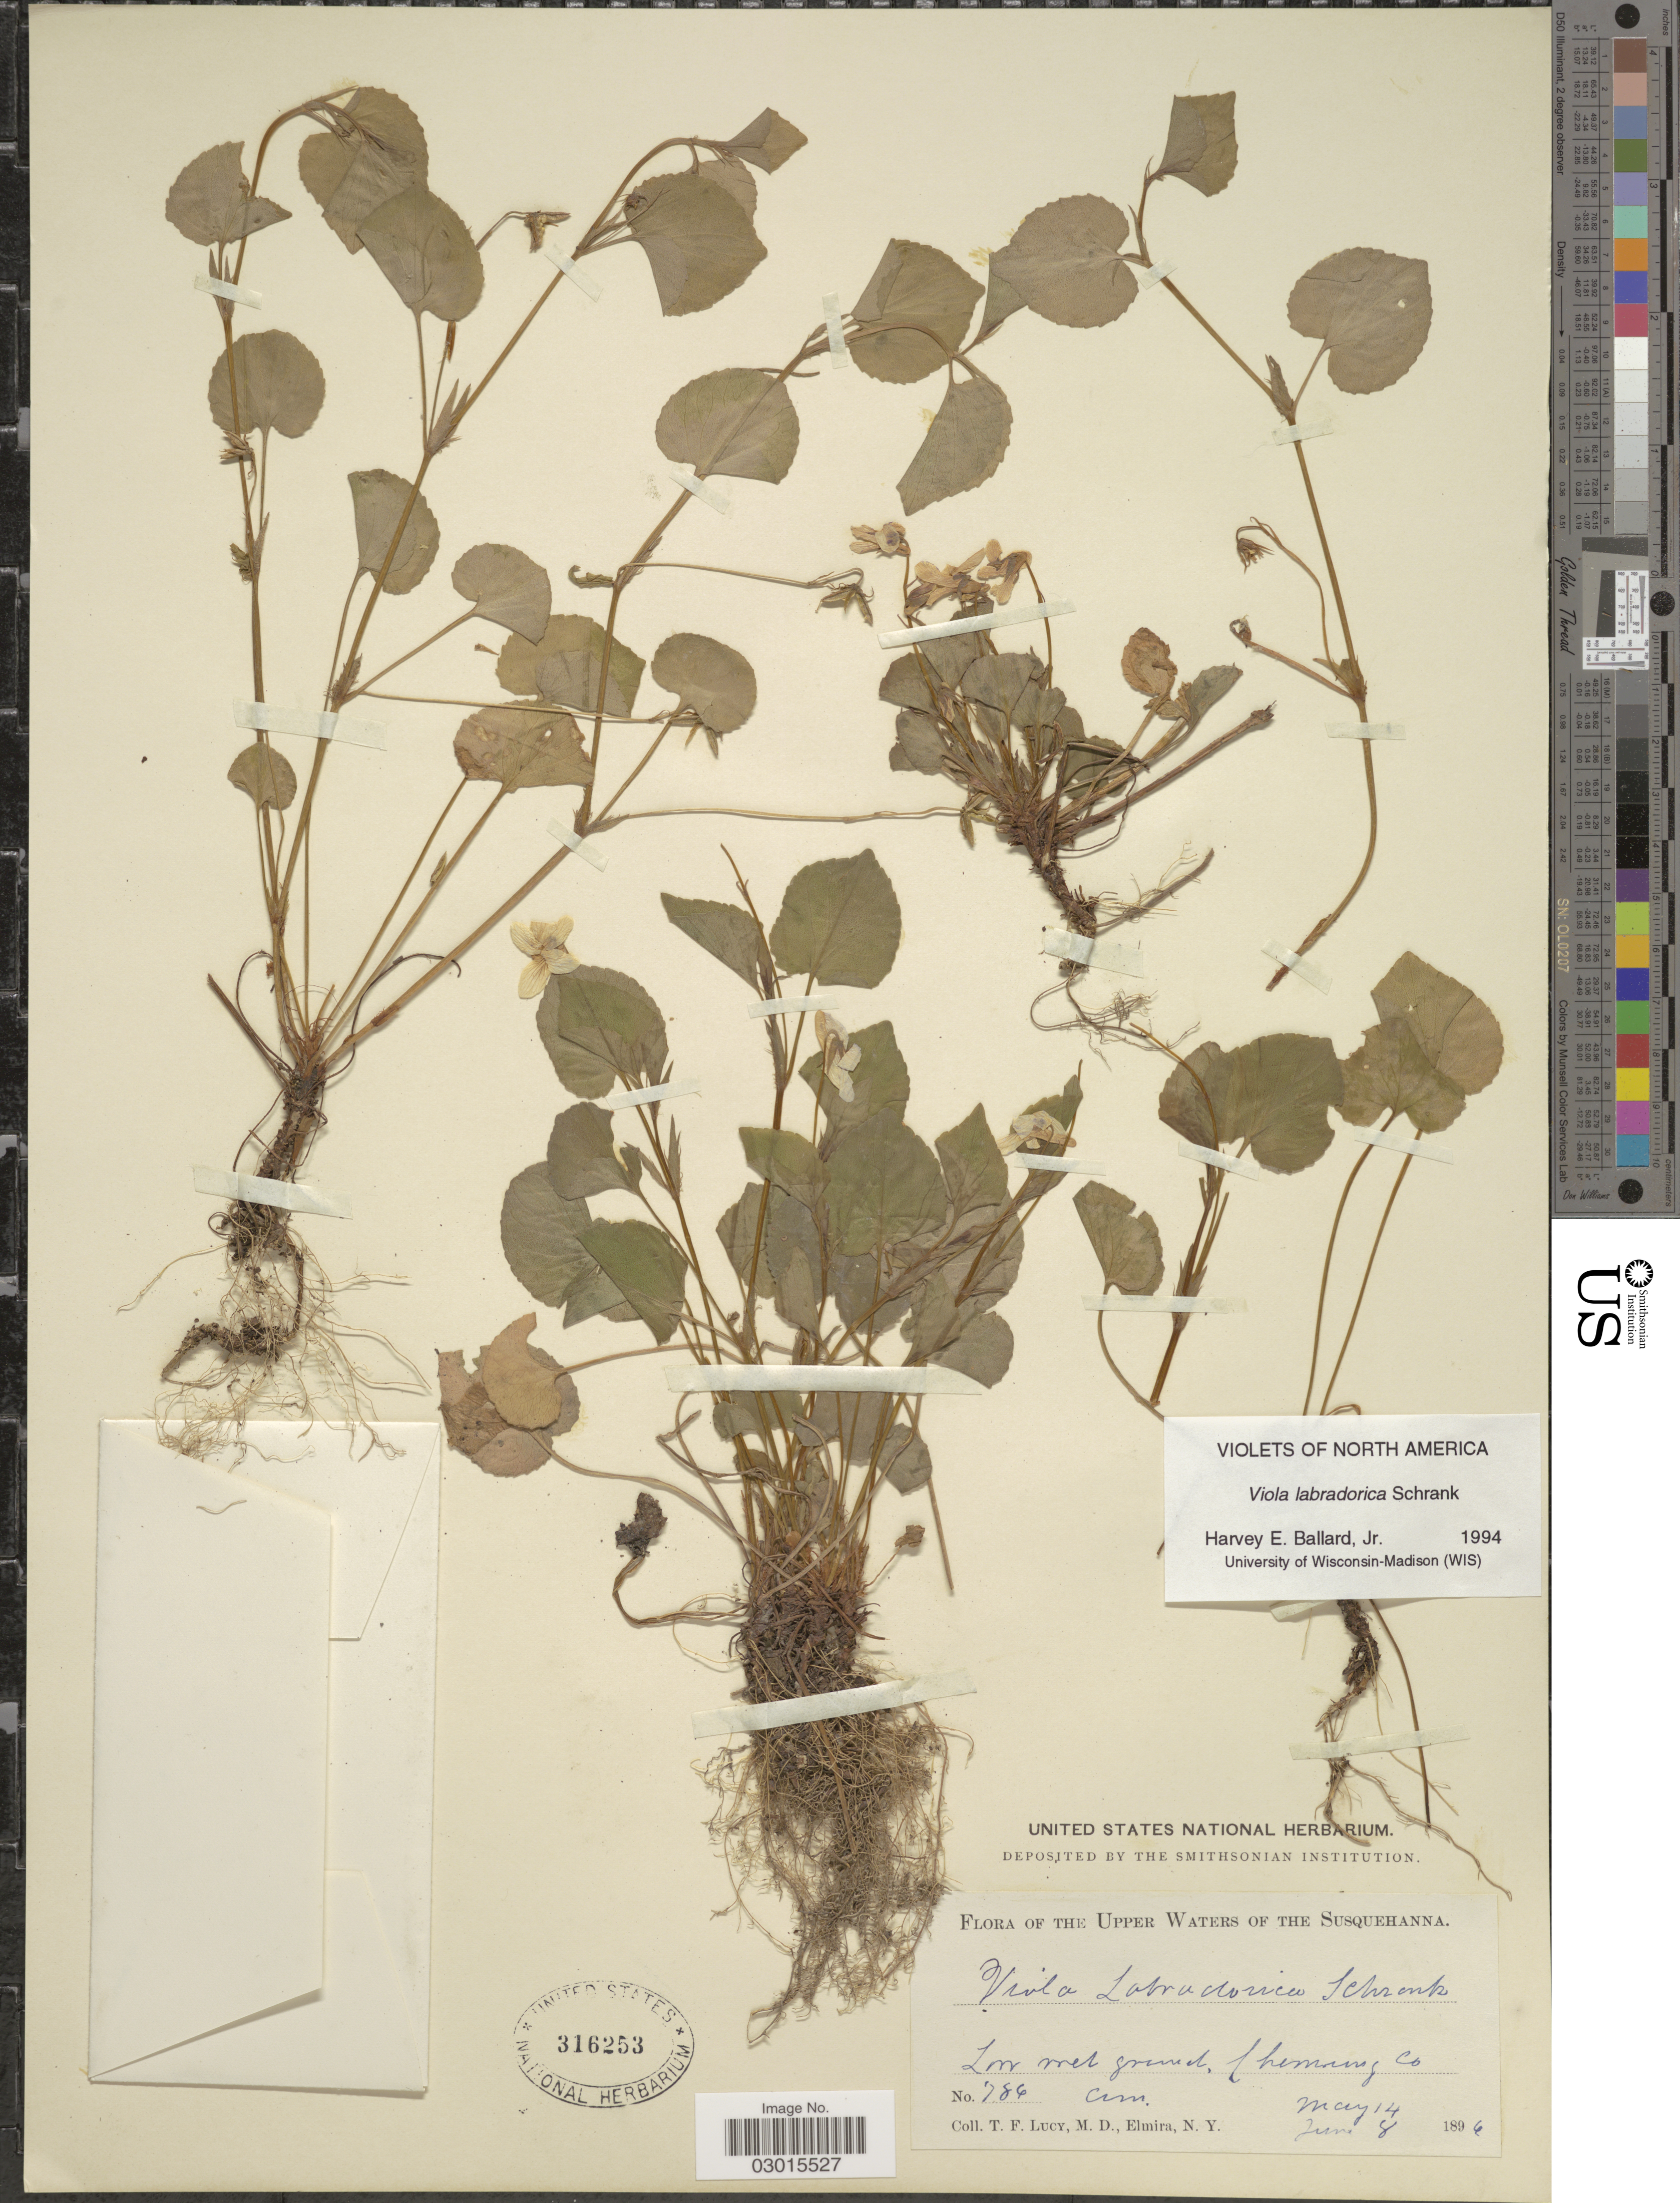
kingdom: Plantae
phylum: Tracheophyta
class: Magnoliopsida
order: Malpighiales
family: Violaceae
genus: Viola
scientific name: Viola labradorica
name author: Schrank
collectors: T. Lucy & M. Elmira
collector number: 786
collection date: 1896-05-14/1896-06-08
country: United States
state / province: New York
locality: The Upper Waters of the Susquehanna. Chemung Co.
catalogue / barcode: US 316253